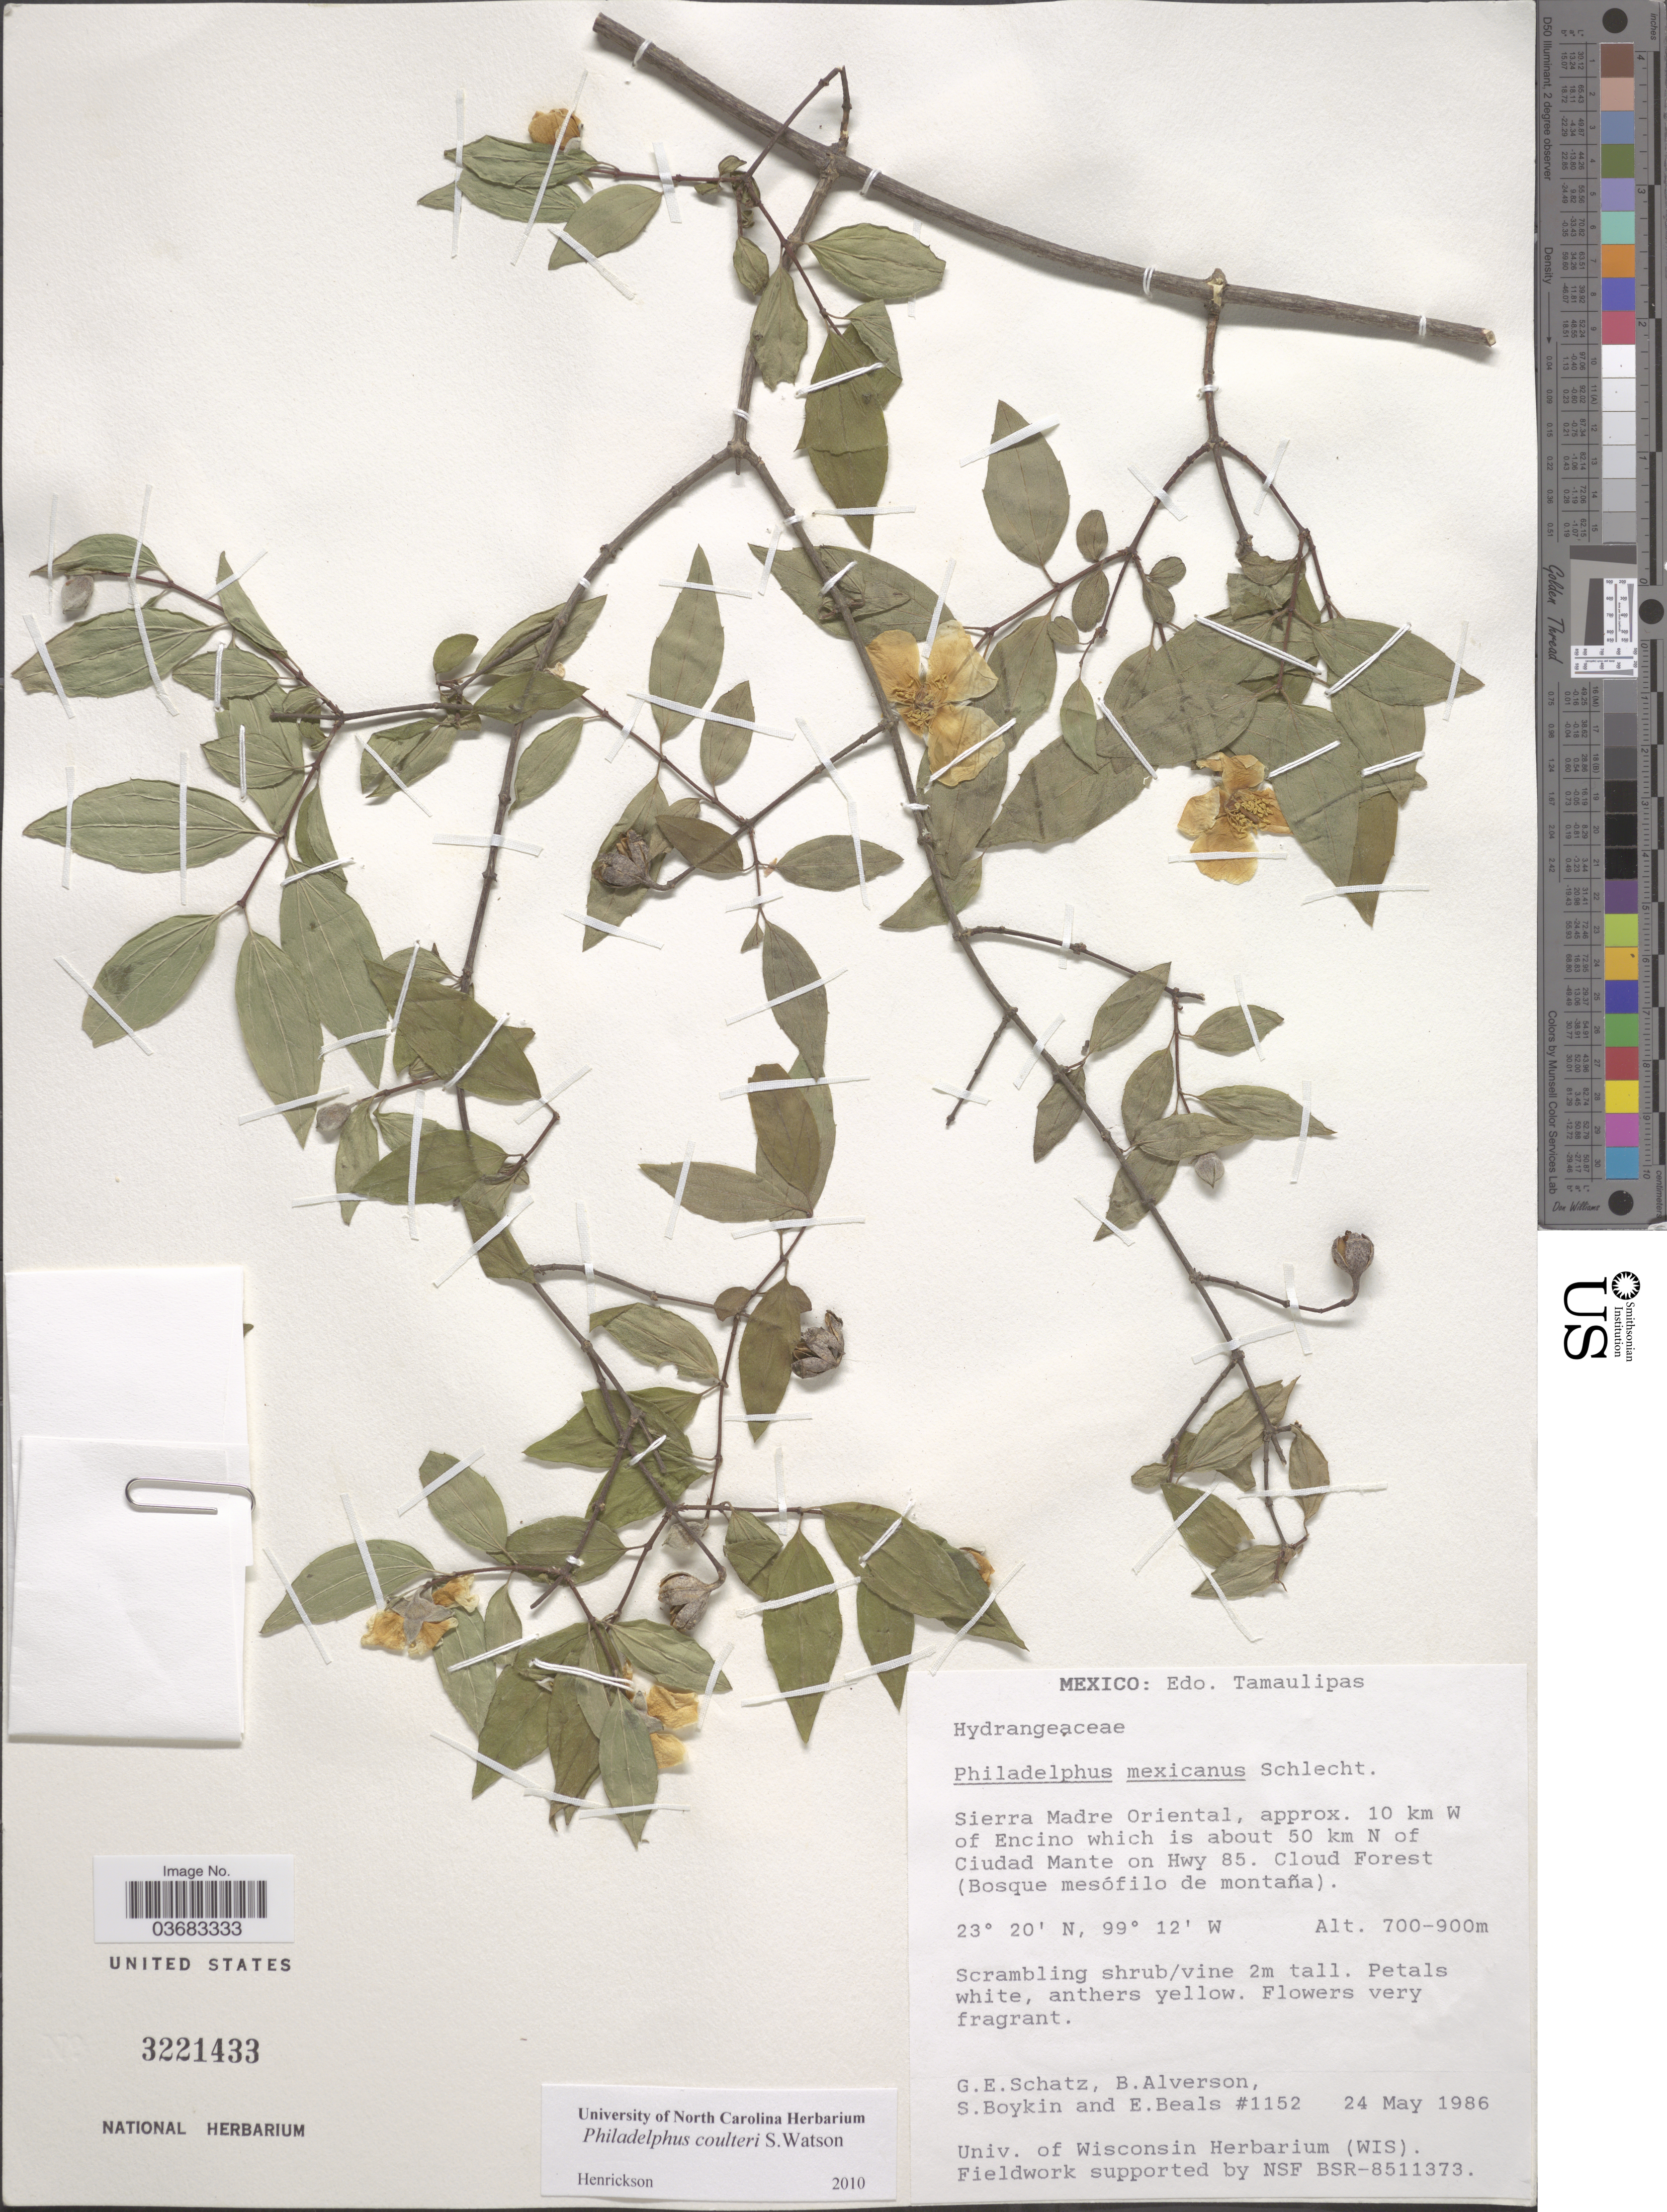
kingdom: Plantae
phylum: Tracheophyta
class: Magnoliopsida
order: Cornales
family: Hydrangeaceae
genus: Philadelphus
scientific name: Philadelphus coulteri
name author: S. Watson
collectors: G. Schatz, Alverson, B., S. Boykin & E. Beals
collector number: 1152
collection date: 1986-05-24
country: Mexico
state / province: Tamaulipas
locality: Sierra Madre Oriental, approx. 10 km W of Encino which is about 50 km N of Ciudad Mante on Hwy 85.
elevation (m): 700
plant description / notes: Fruit temporarily sampled for micro-CT scanning.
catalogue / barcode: US 3221433